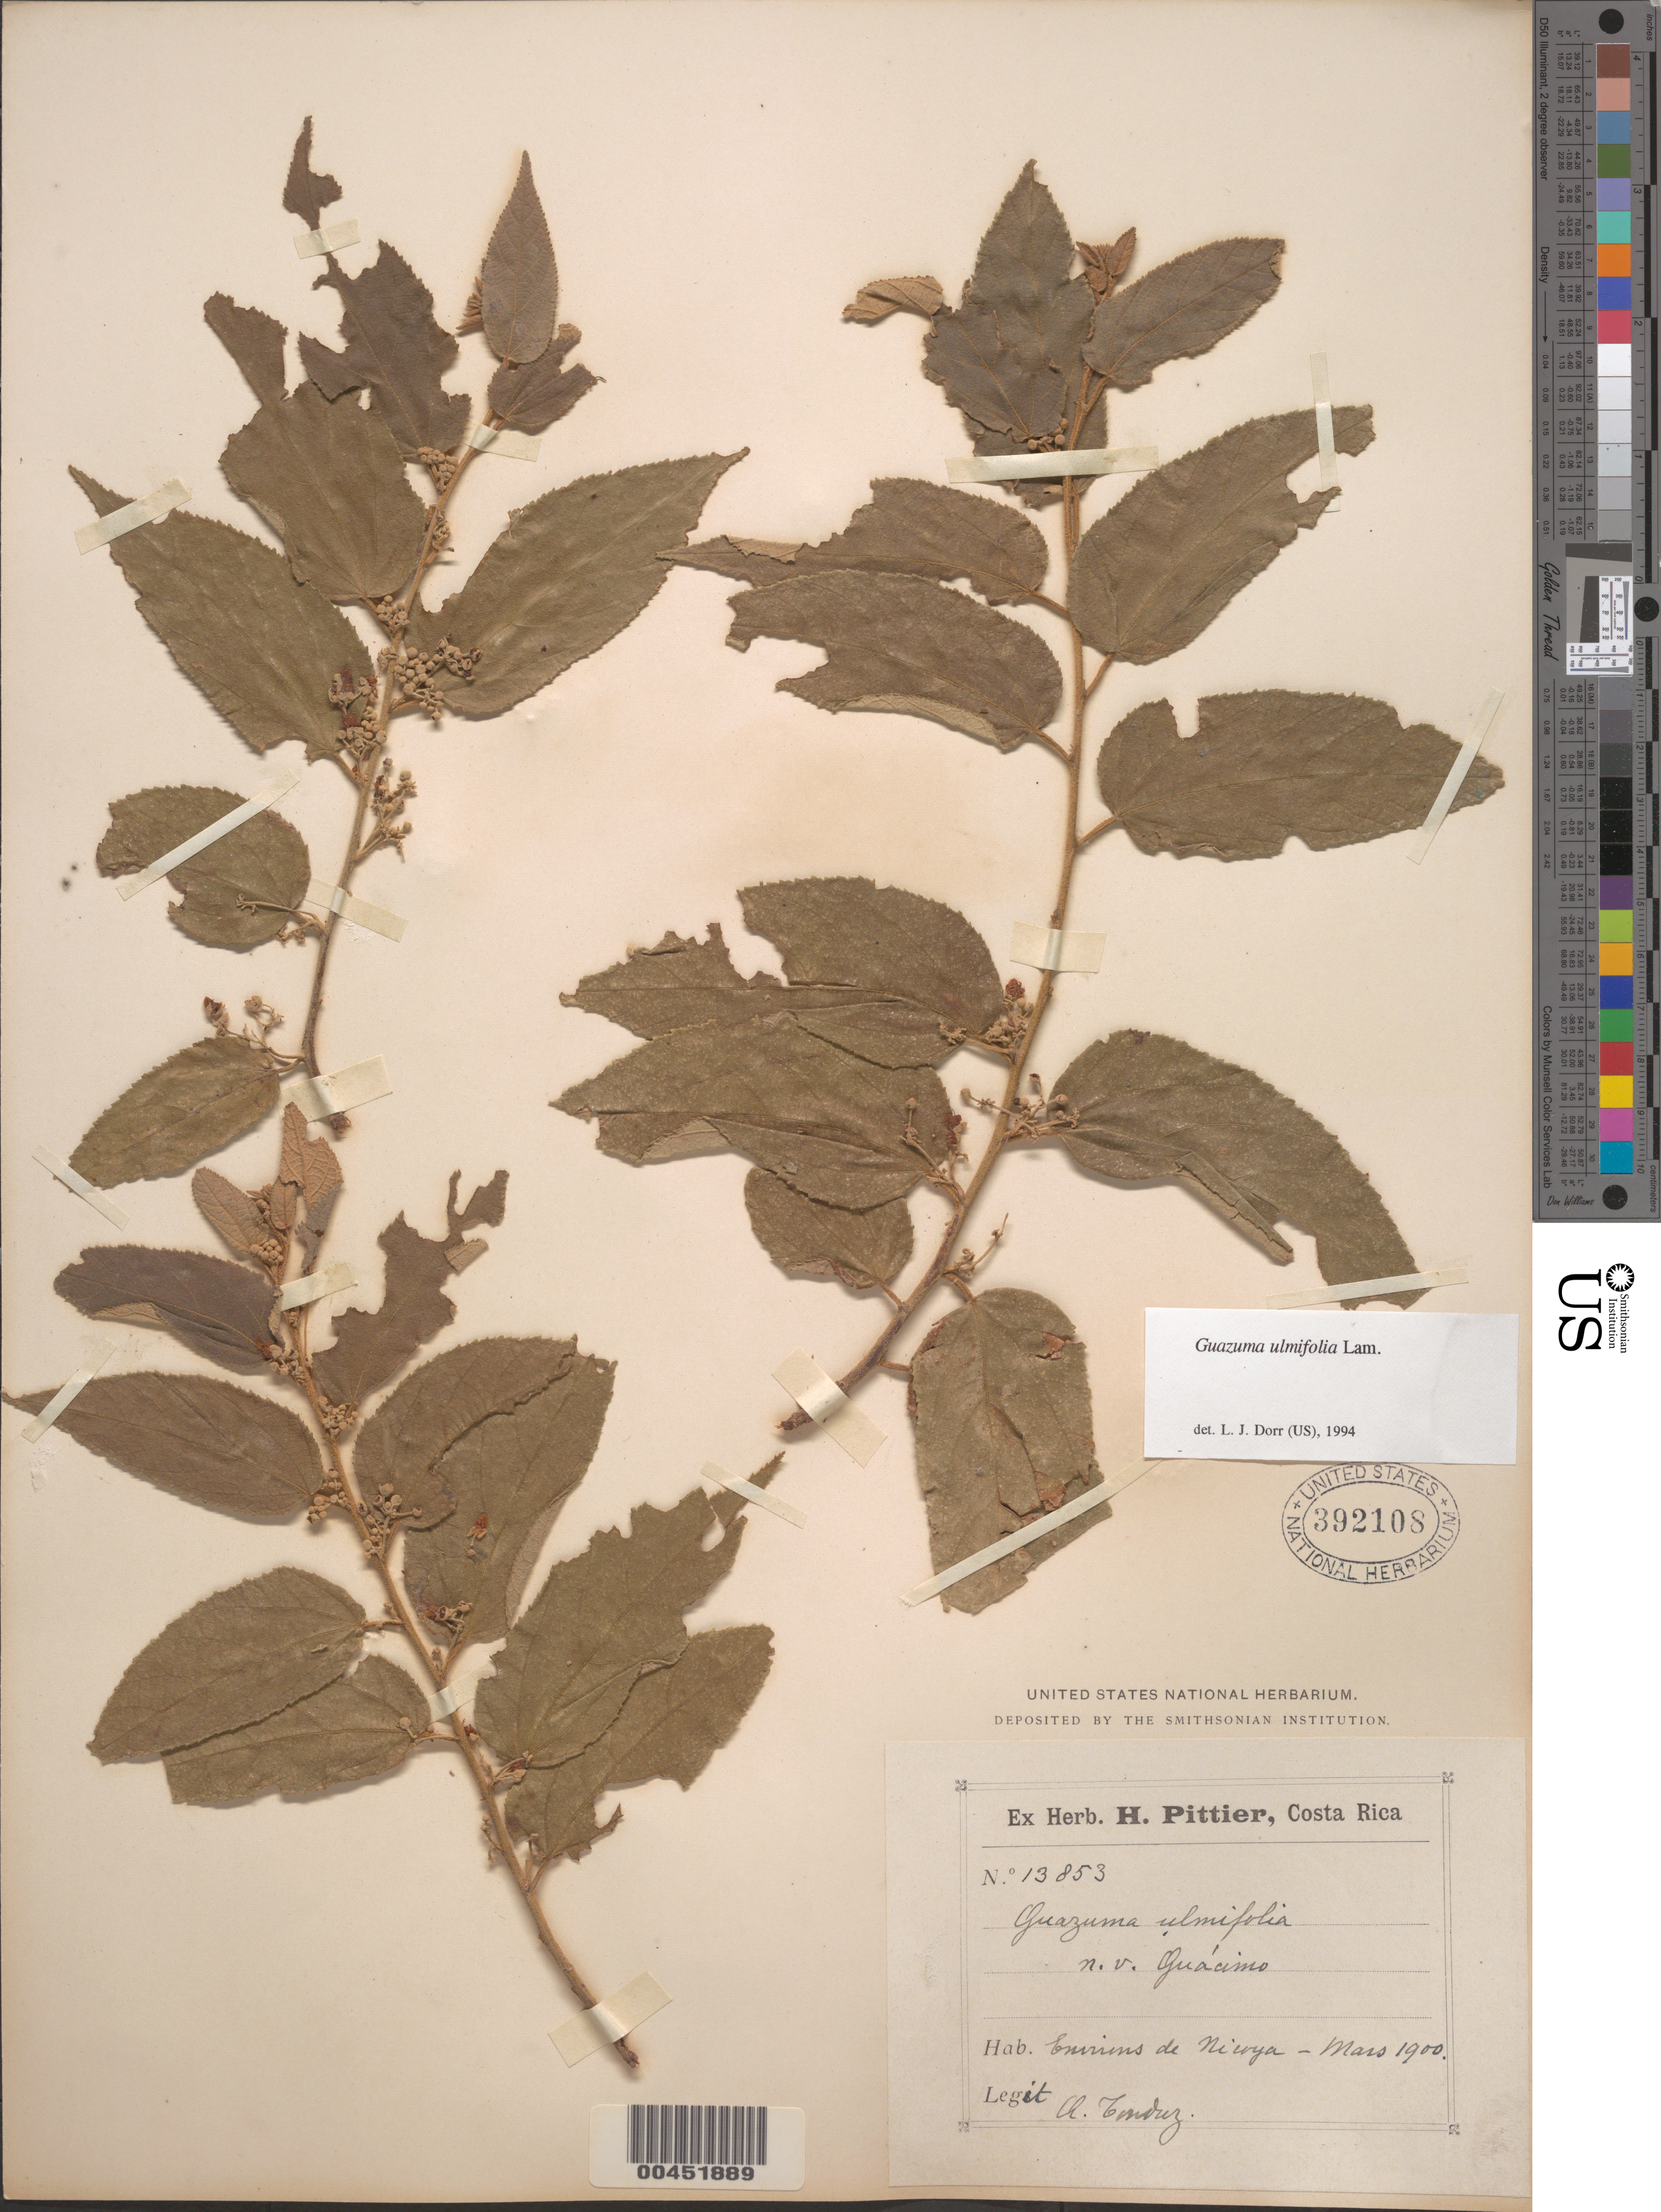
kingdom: Plantae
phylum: Tracheophyta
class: Magnoliopsida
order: Malvales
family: Malvaceae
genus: Guazuma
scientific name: Guazuma ulmifolia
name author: Lam.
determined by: Dorr, L. J., (BOT), Smithsonian Institution - National Museum of Natural History (UNITED STATES)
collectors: A. Tonduz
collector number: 13853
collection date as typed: Mar 1900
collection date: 1900-03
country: Costa Rica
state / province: Guanacaste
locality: environs de Nicoya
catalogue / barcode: US 392108